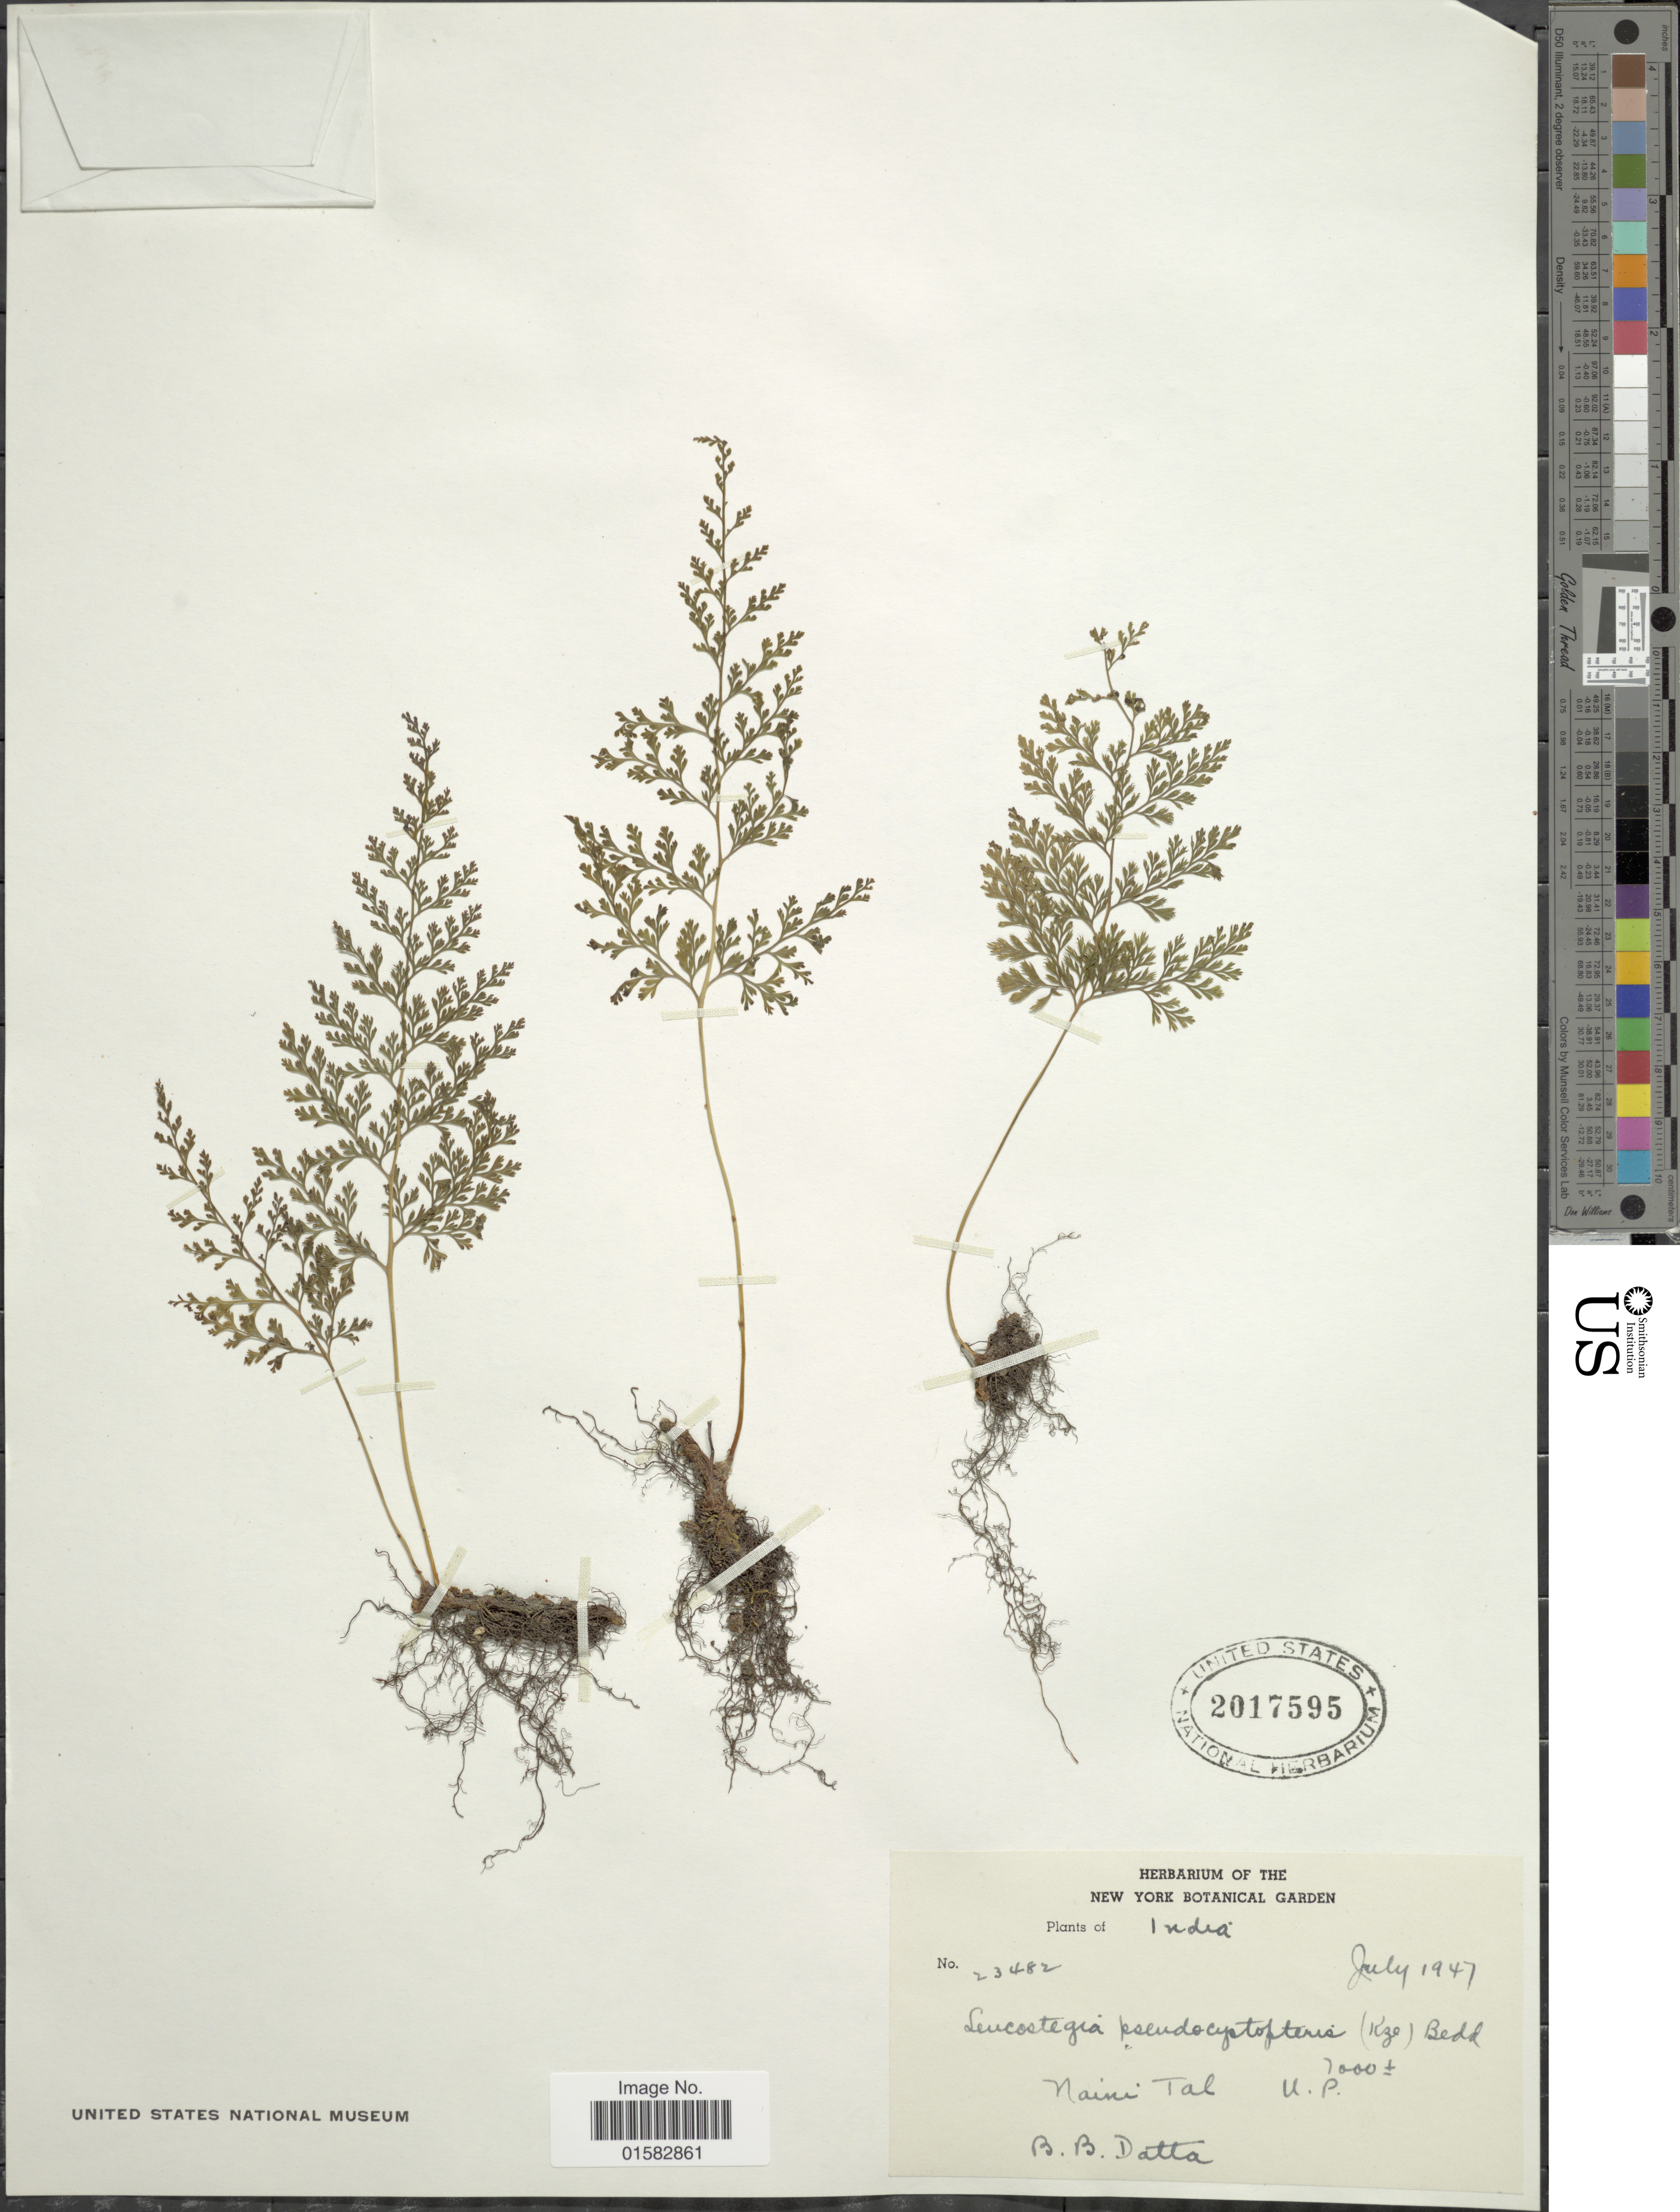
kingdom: Plantae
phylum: Tracheophyta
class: Polypodiopsida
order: Polypodiales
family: Davalliaceae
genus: Davallia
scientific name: Davallia pulchra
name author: D. Don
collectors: B. Datta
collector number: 23482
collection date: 1947-07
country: India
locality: Nauri Tal, U.P.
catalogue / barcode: US 2017595